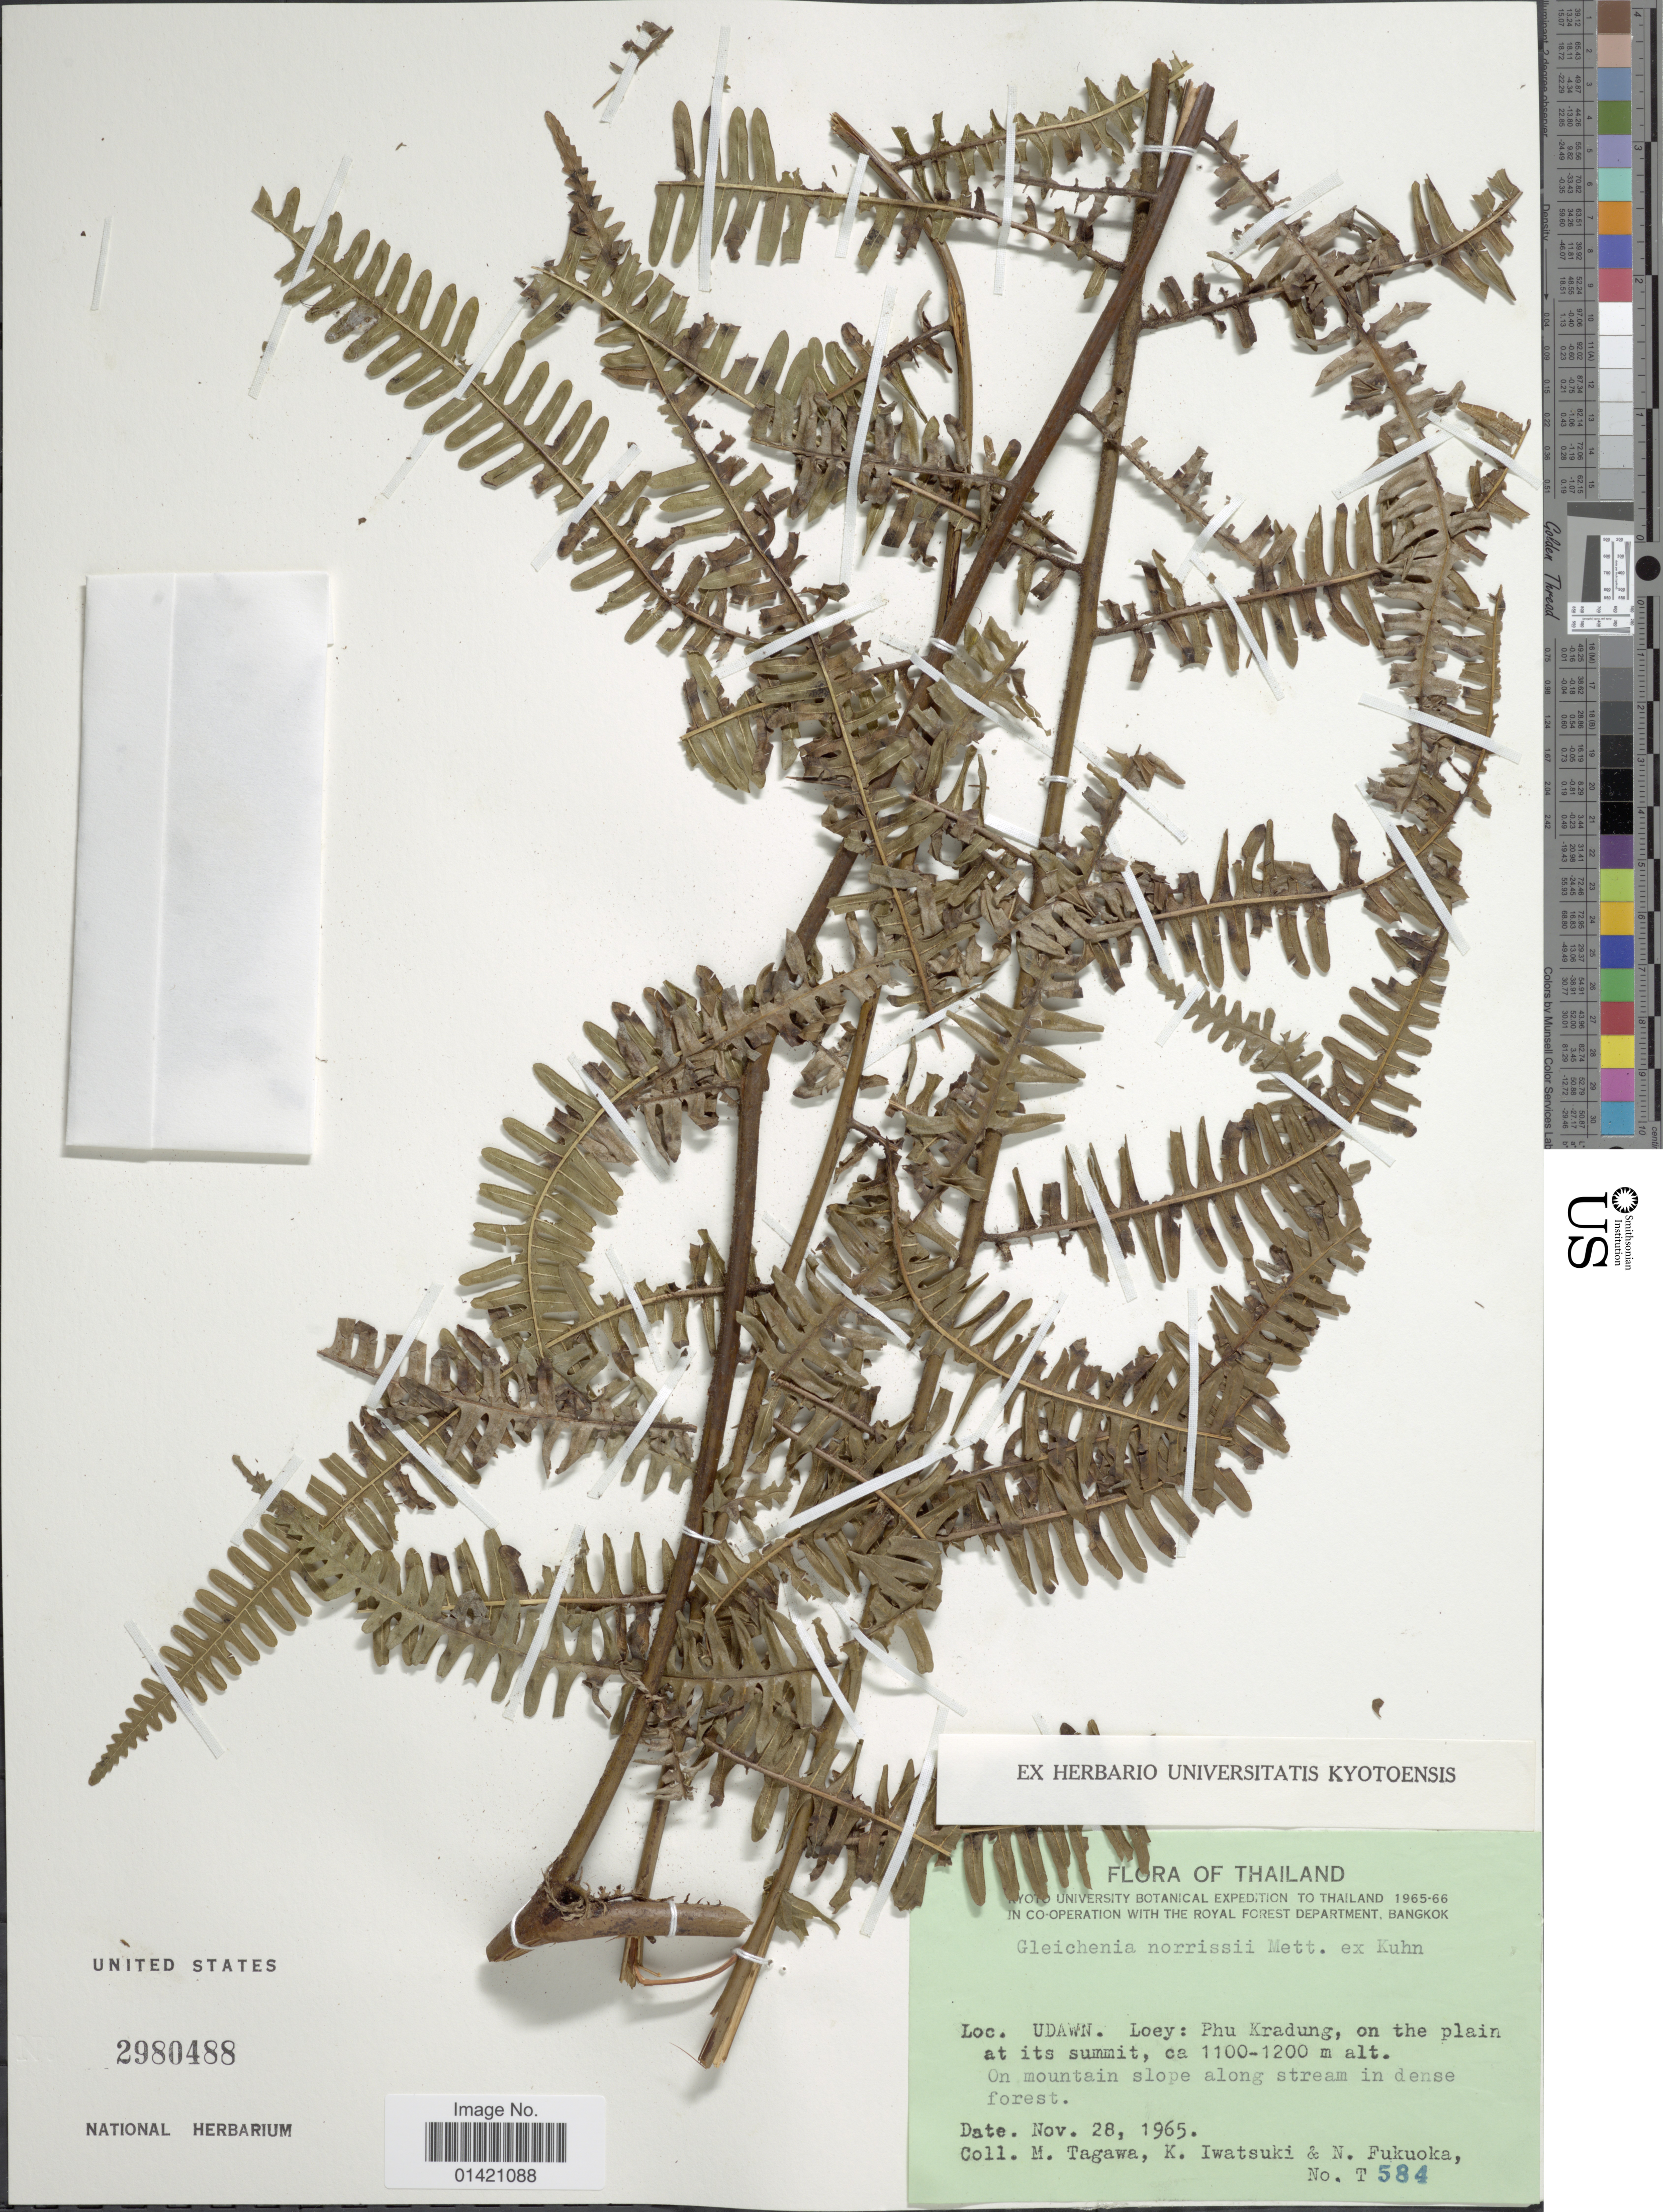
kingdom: Plantae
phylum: Tracheophyta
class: Polypodiopsida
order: Gleicheniales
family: Gleicheniaceae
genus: Diplopterygium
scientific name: Diplopterygium norrisii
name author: (Mett. ex Kuhn) Nakai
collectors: M. Tagawa, K. Iwatsuki & N. Fukuoka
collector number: T584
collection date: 1965-11-28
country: Thailand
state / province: Loei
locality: Udawn. Loey: Phu Kradung, on the plain at its summit. On mountain slope along stream in dense forest.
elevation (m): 1100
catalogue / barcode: US 2980488